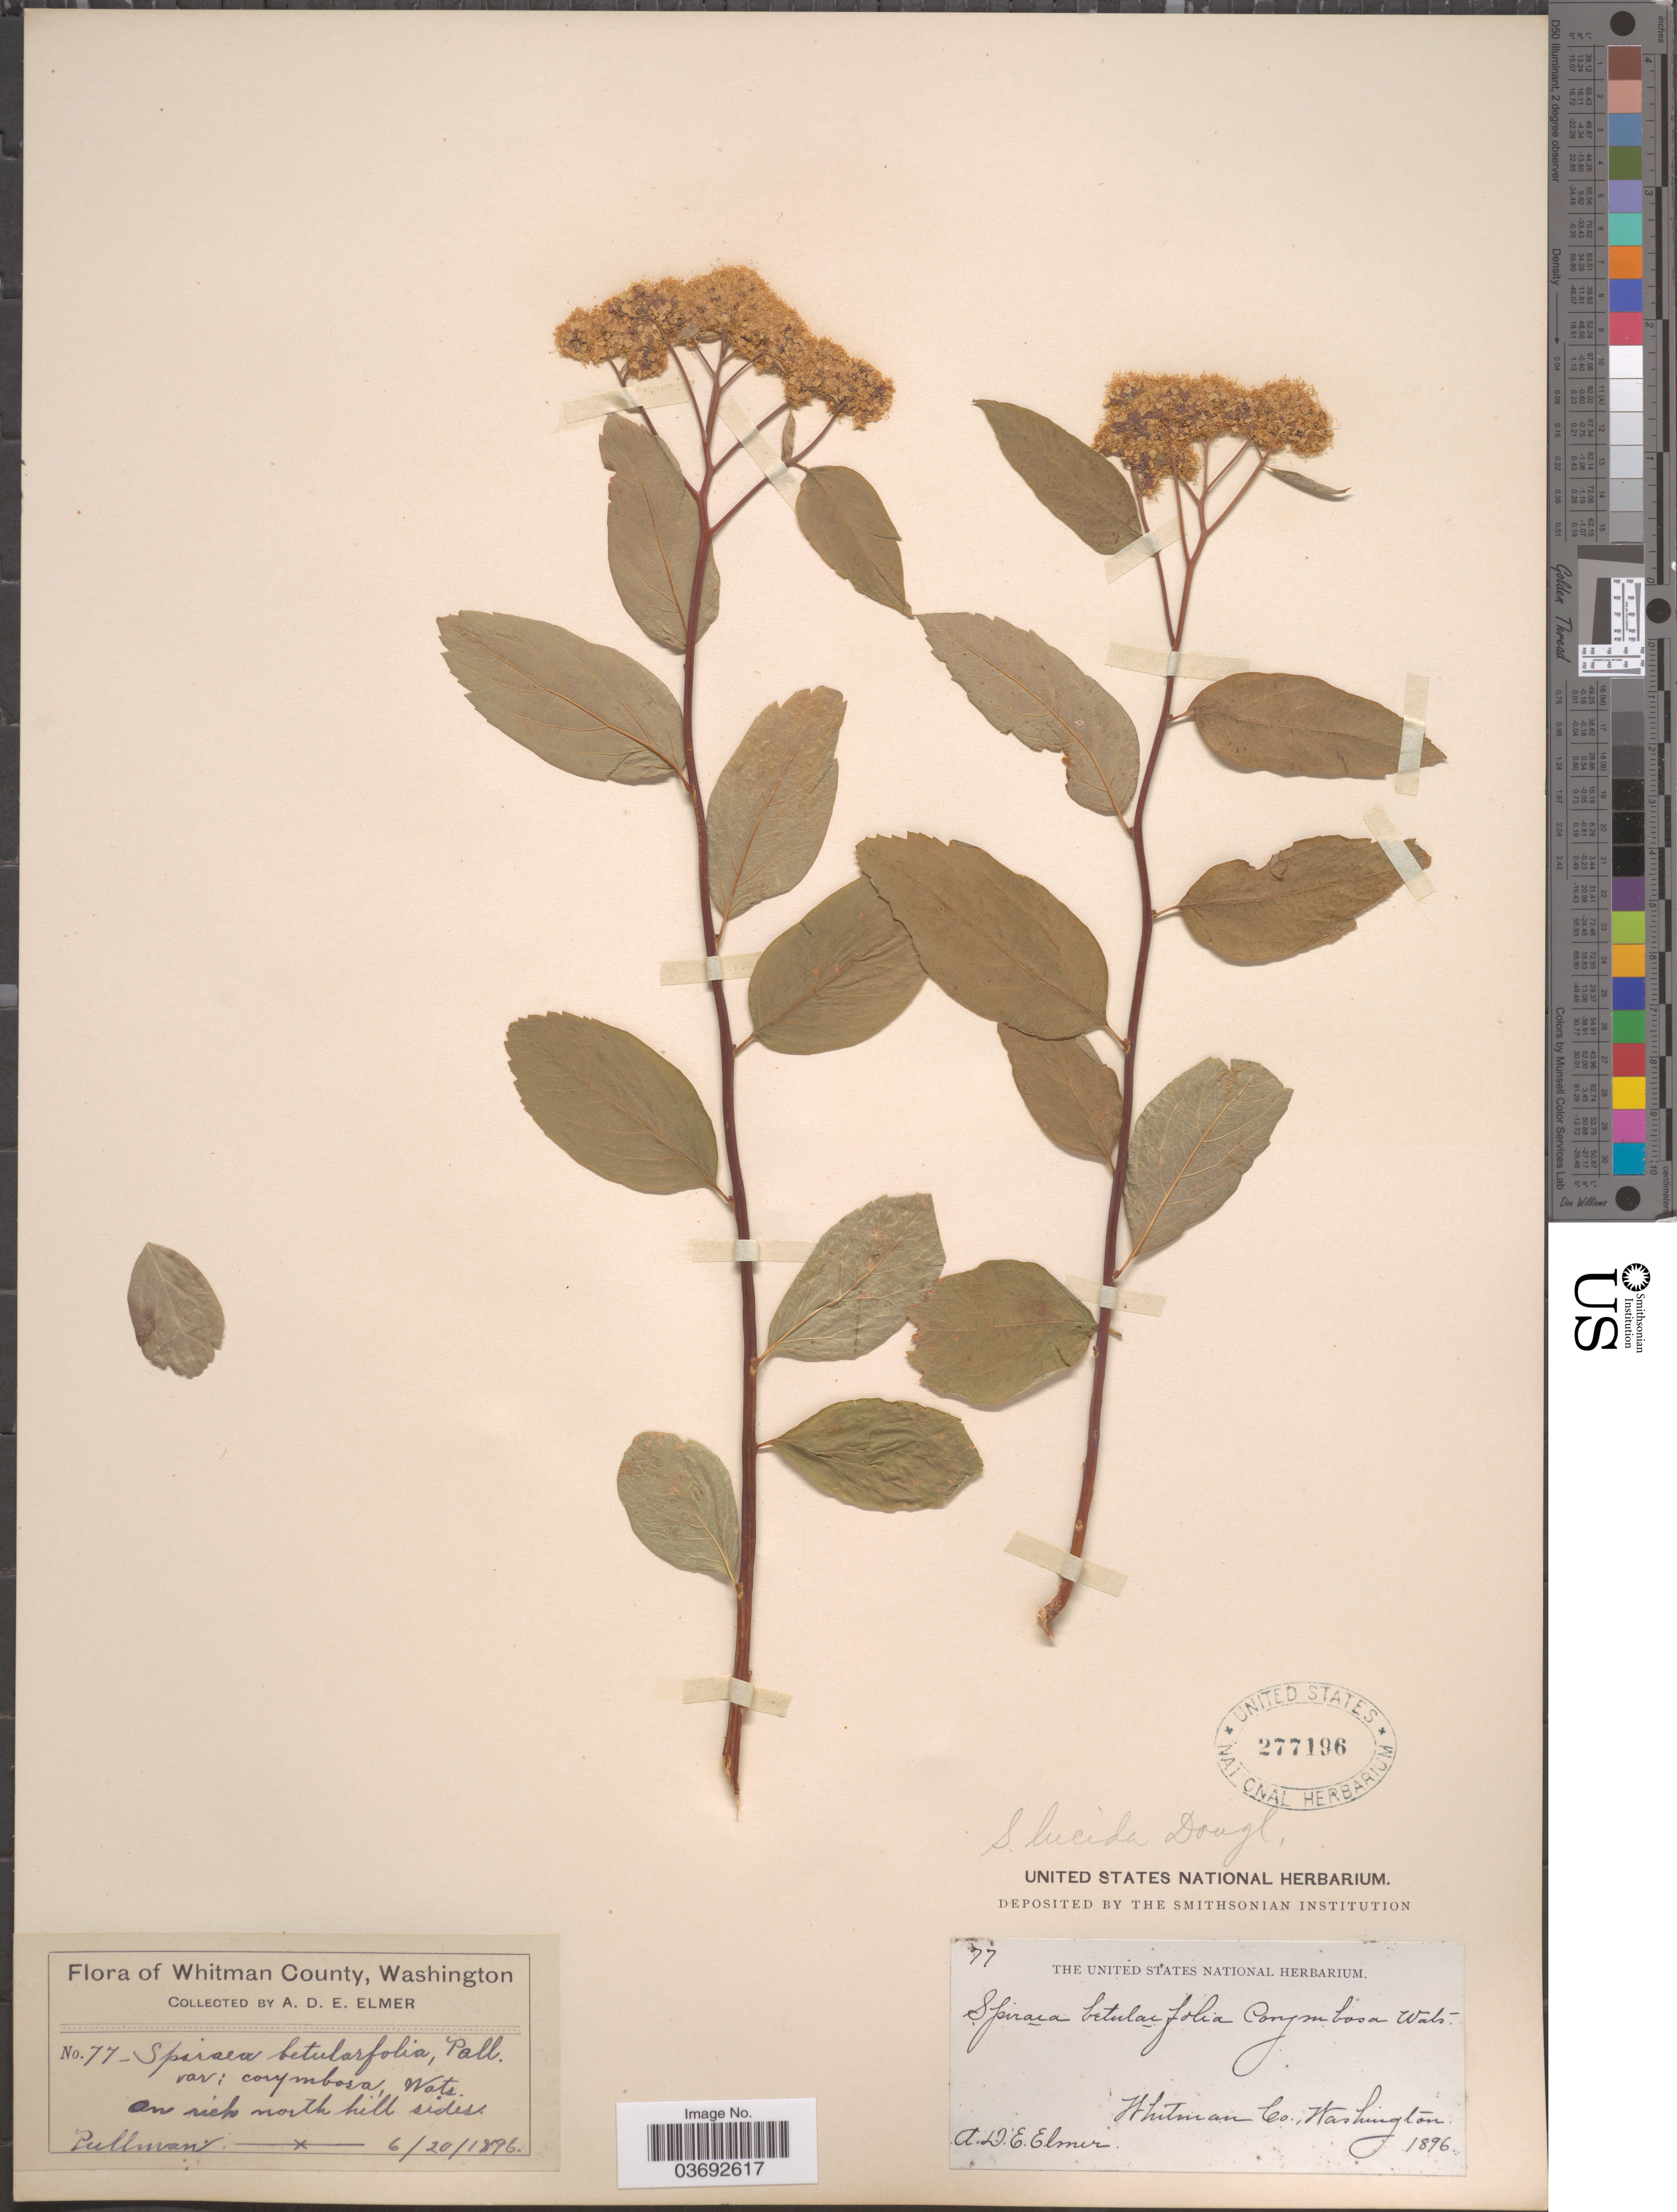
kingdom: Plantae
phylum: Tracheophyta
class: Magnoliopsida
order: Rosales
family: Rosaceae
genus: Spiraea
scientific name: Spiraea lucida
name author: Douglas ex Greene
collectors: A. D. E. Elmer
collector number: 77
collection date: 1896-06-20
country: United States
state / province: Washington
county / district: Whitman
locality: Whitman County. Pullman.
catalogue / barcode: US 277196